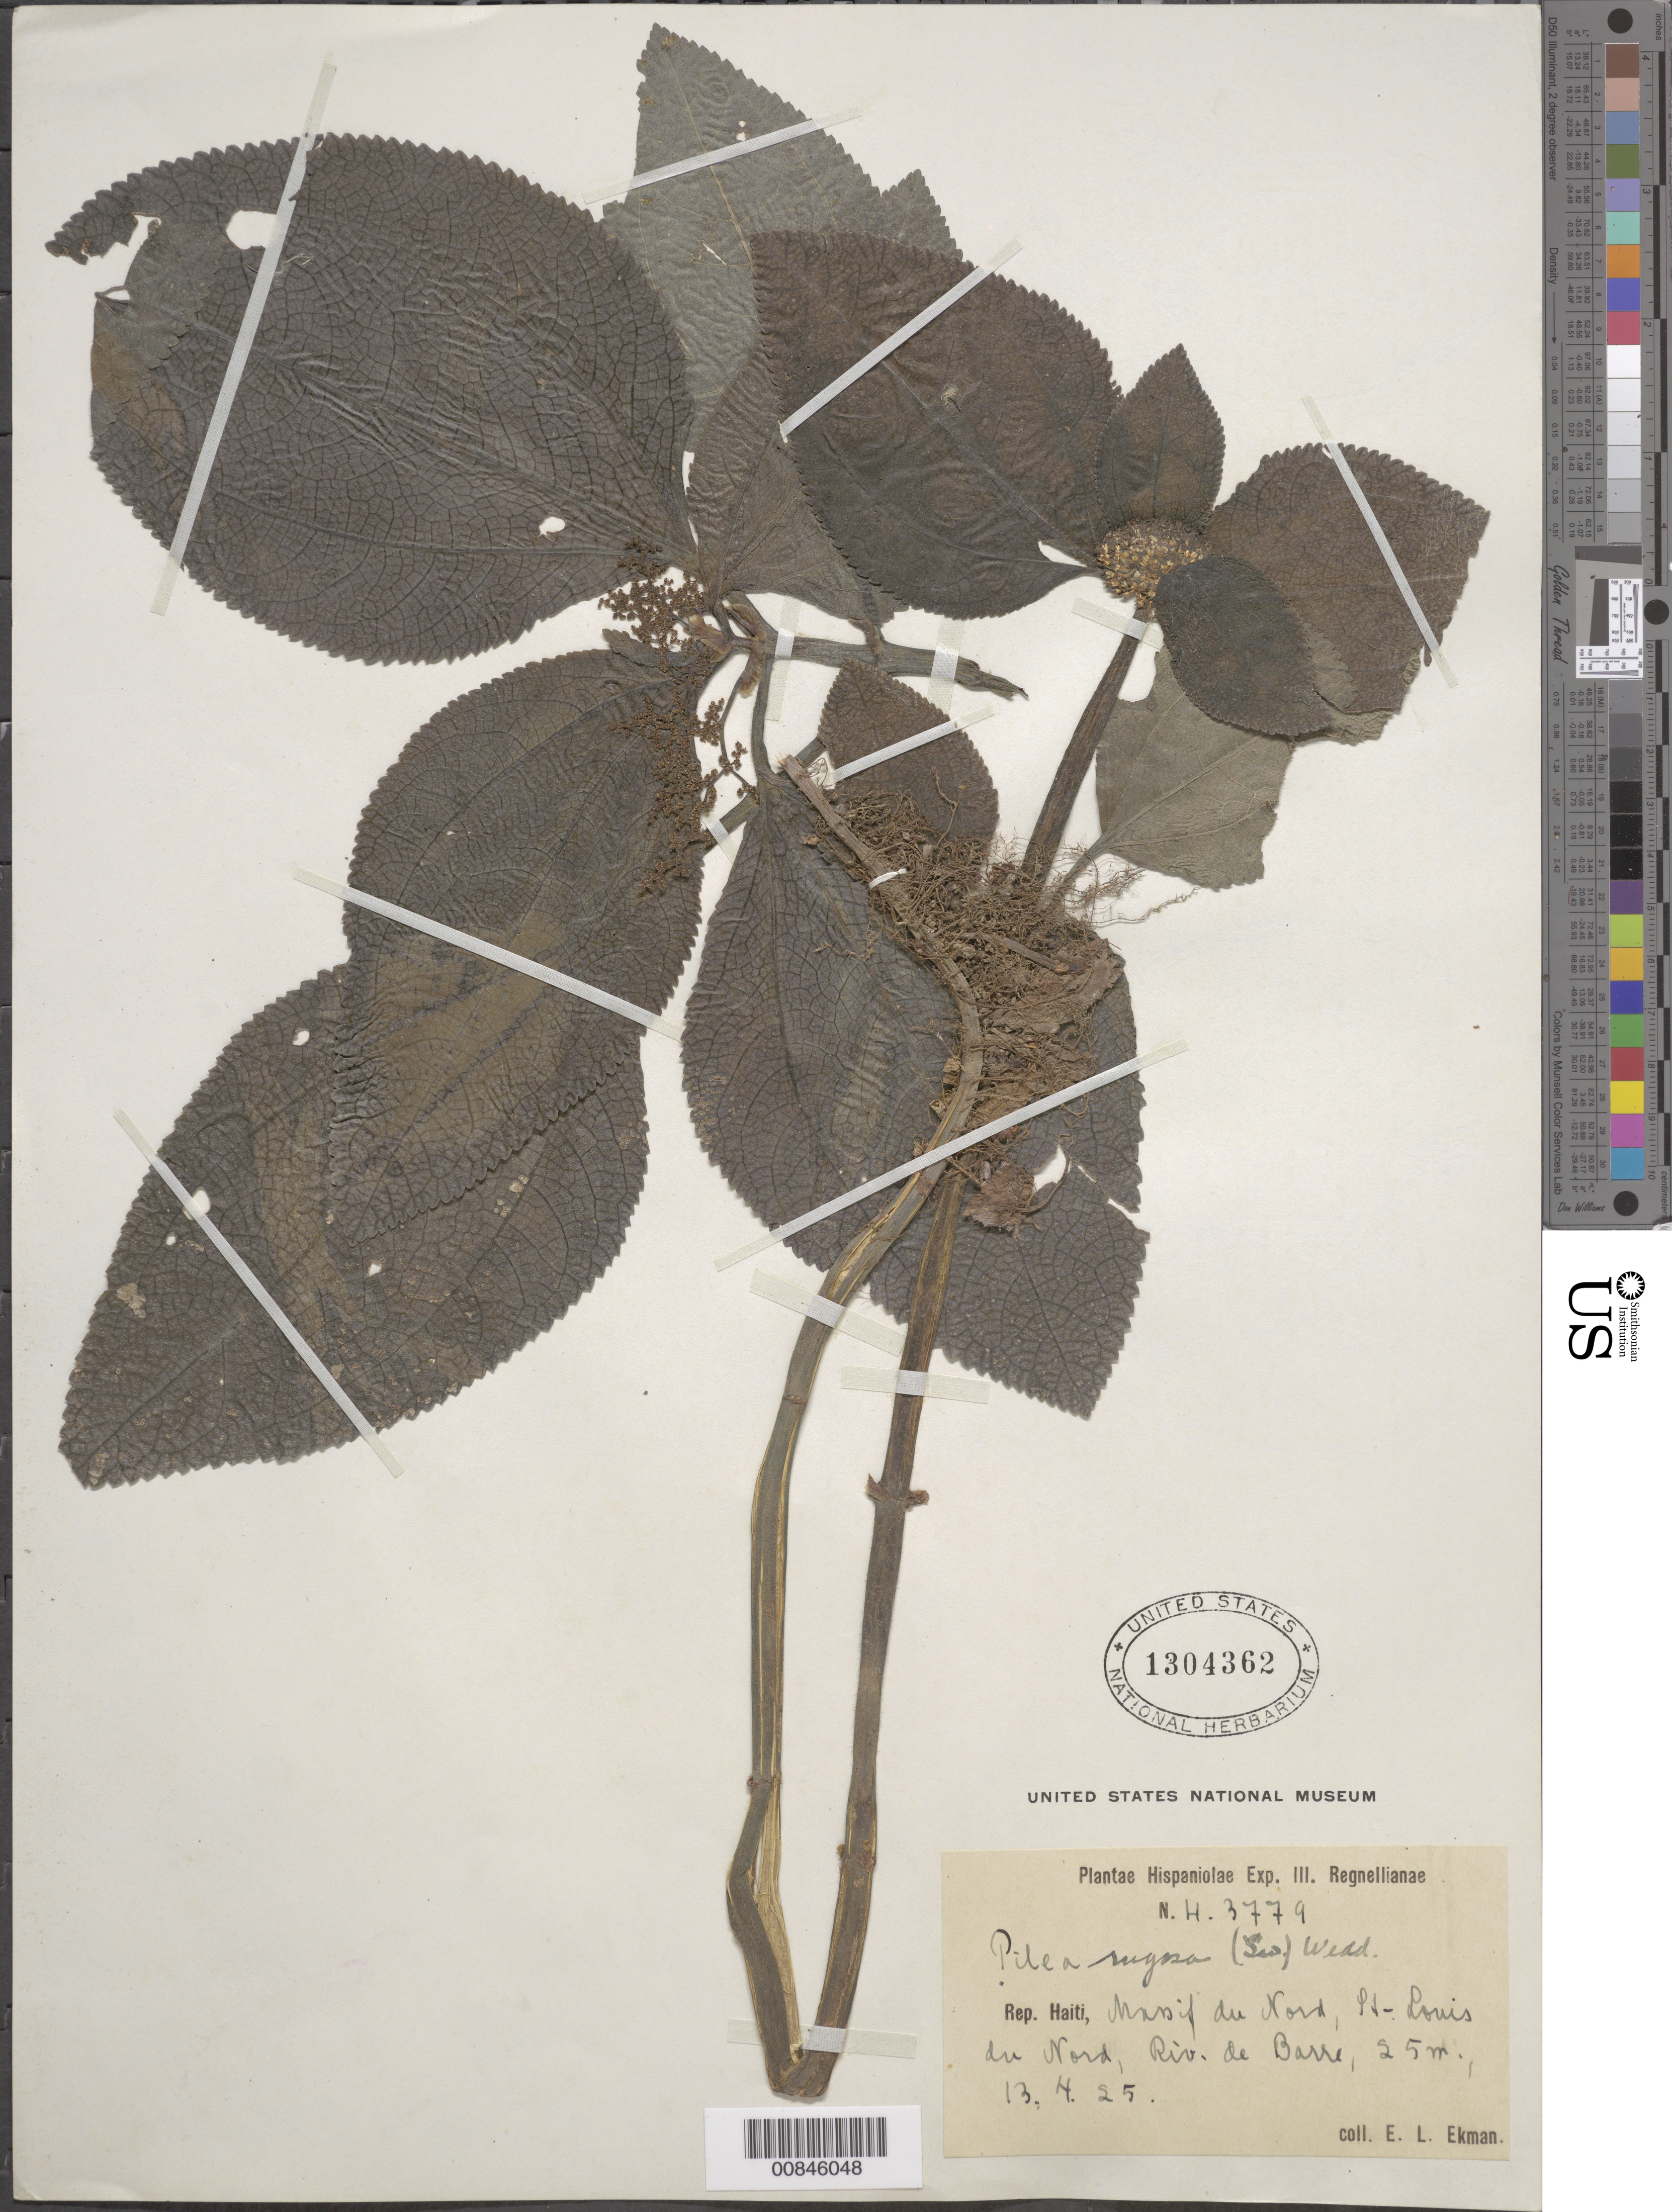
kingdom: Plantae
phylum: Tracheophyta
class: Magnoliopsida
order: Rosales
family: Urticaceae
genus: Pilea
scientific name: Pilea rugosa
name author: (Sw.) Wedd.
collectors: E. L. Ekman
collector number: H 3779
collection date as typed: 14 Apr 1925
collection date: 1925-04-14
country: Haiti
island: Hispaniola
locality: Massif du Nord, St. Louis du Nord, Riv. de Barre.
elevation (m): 25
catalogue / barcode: US 1304362